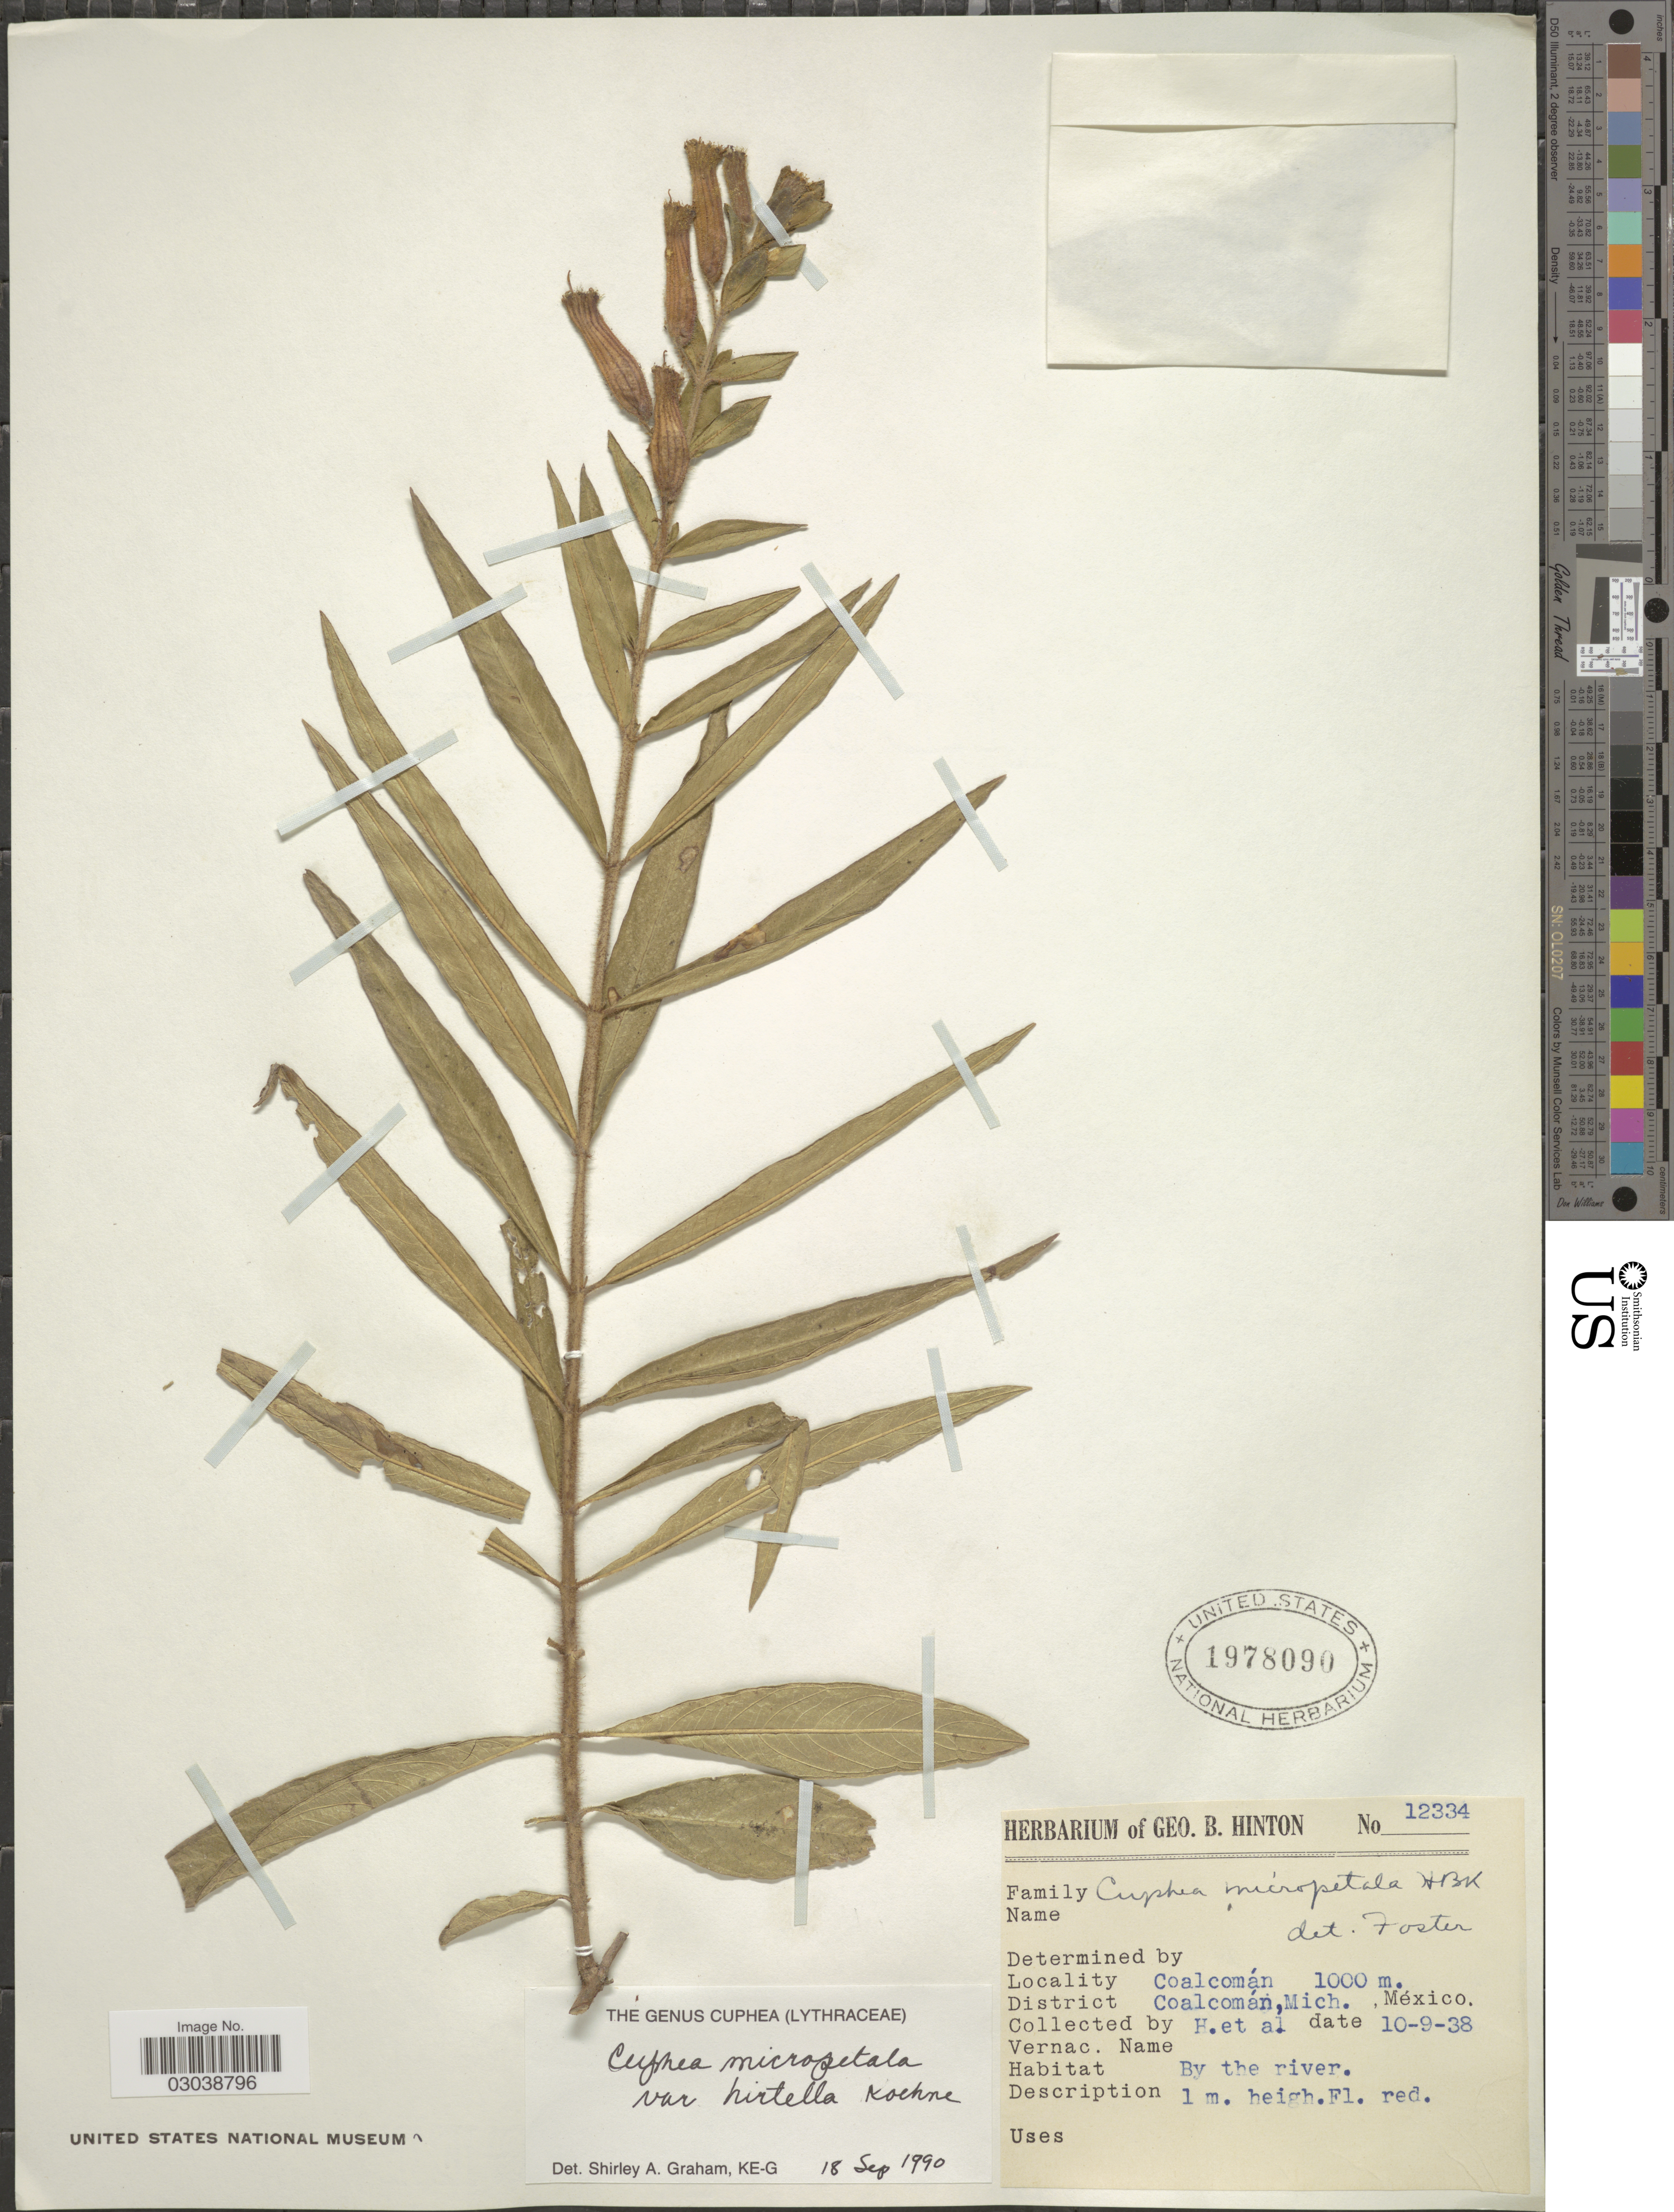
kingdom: Plantae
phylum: Tracheophyta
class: Magnoliopsida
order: Myrtales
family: Lythraceae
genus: Cuphea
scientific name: Cuphea micropetala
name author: Kunth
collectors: G. B. Hinton & et al.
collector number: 12334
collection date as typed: Transcribed d/m/y: 10/9/38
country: Mexico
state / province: Michoacán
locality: Coalcomán, District Coalcomán.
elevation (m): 1000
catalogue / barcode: US 1978090